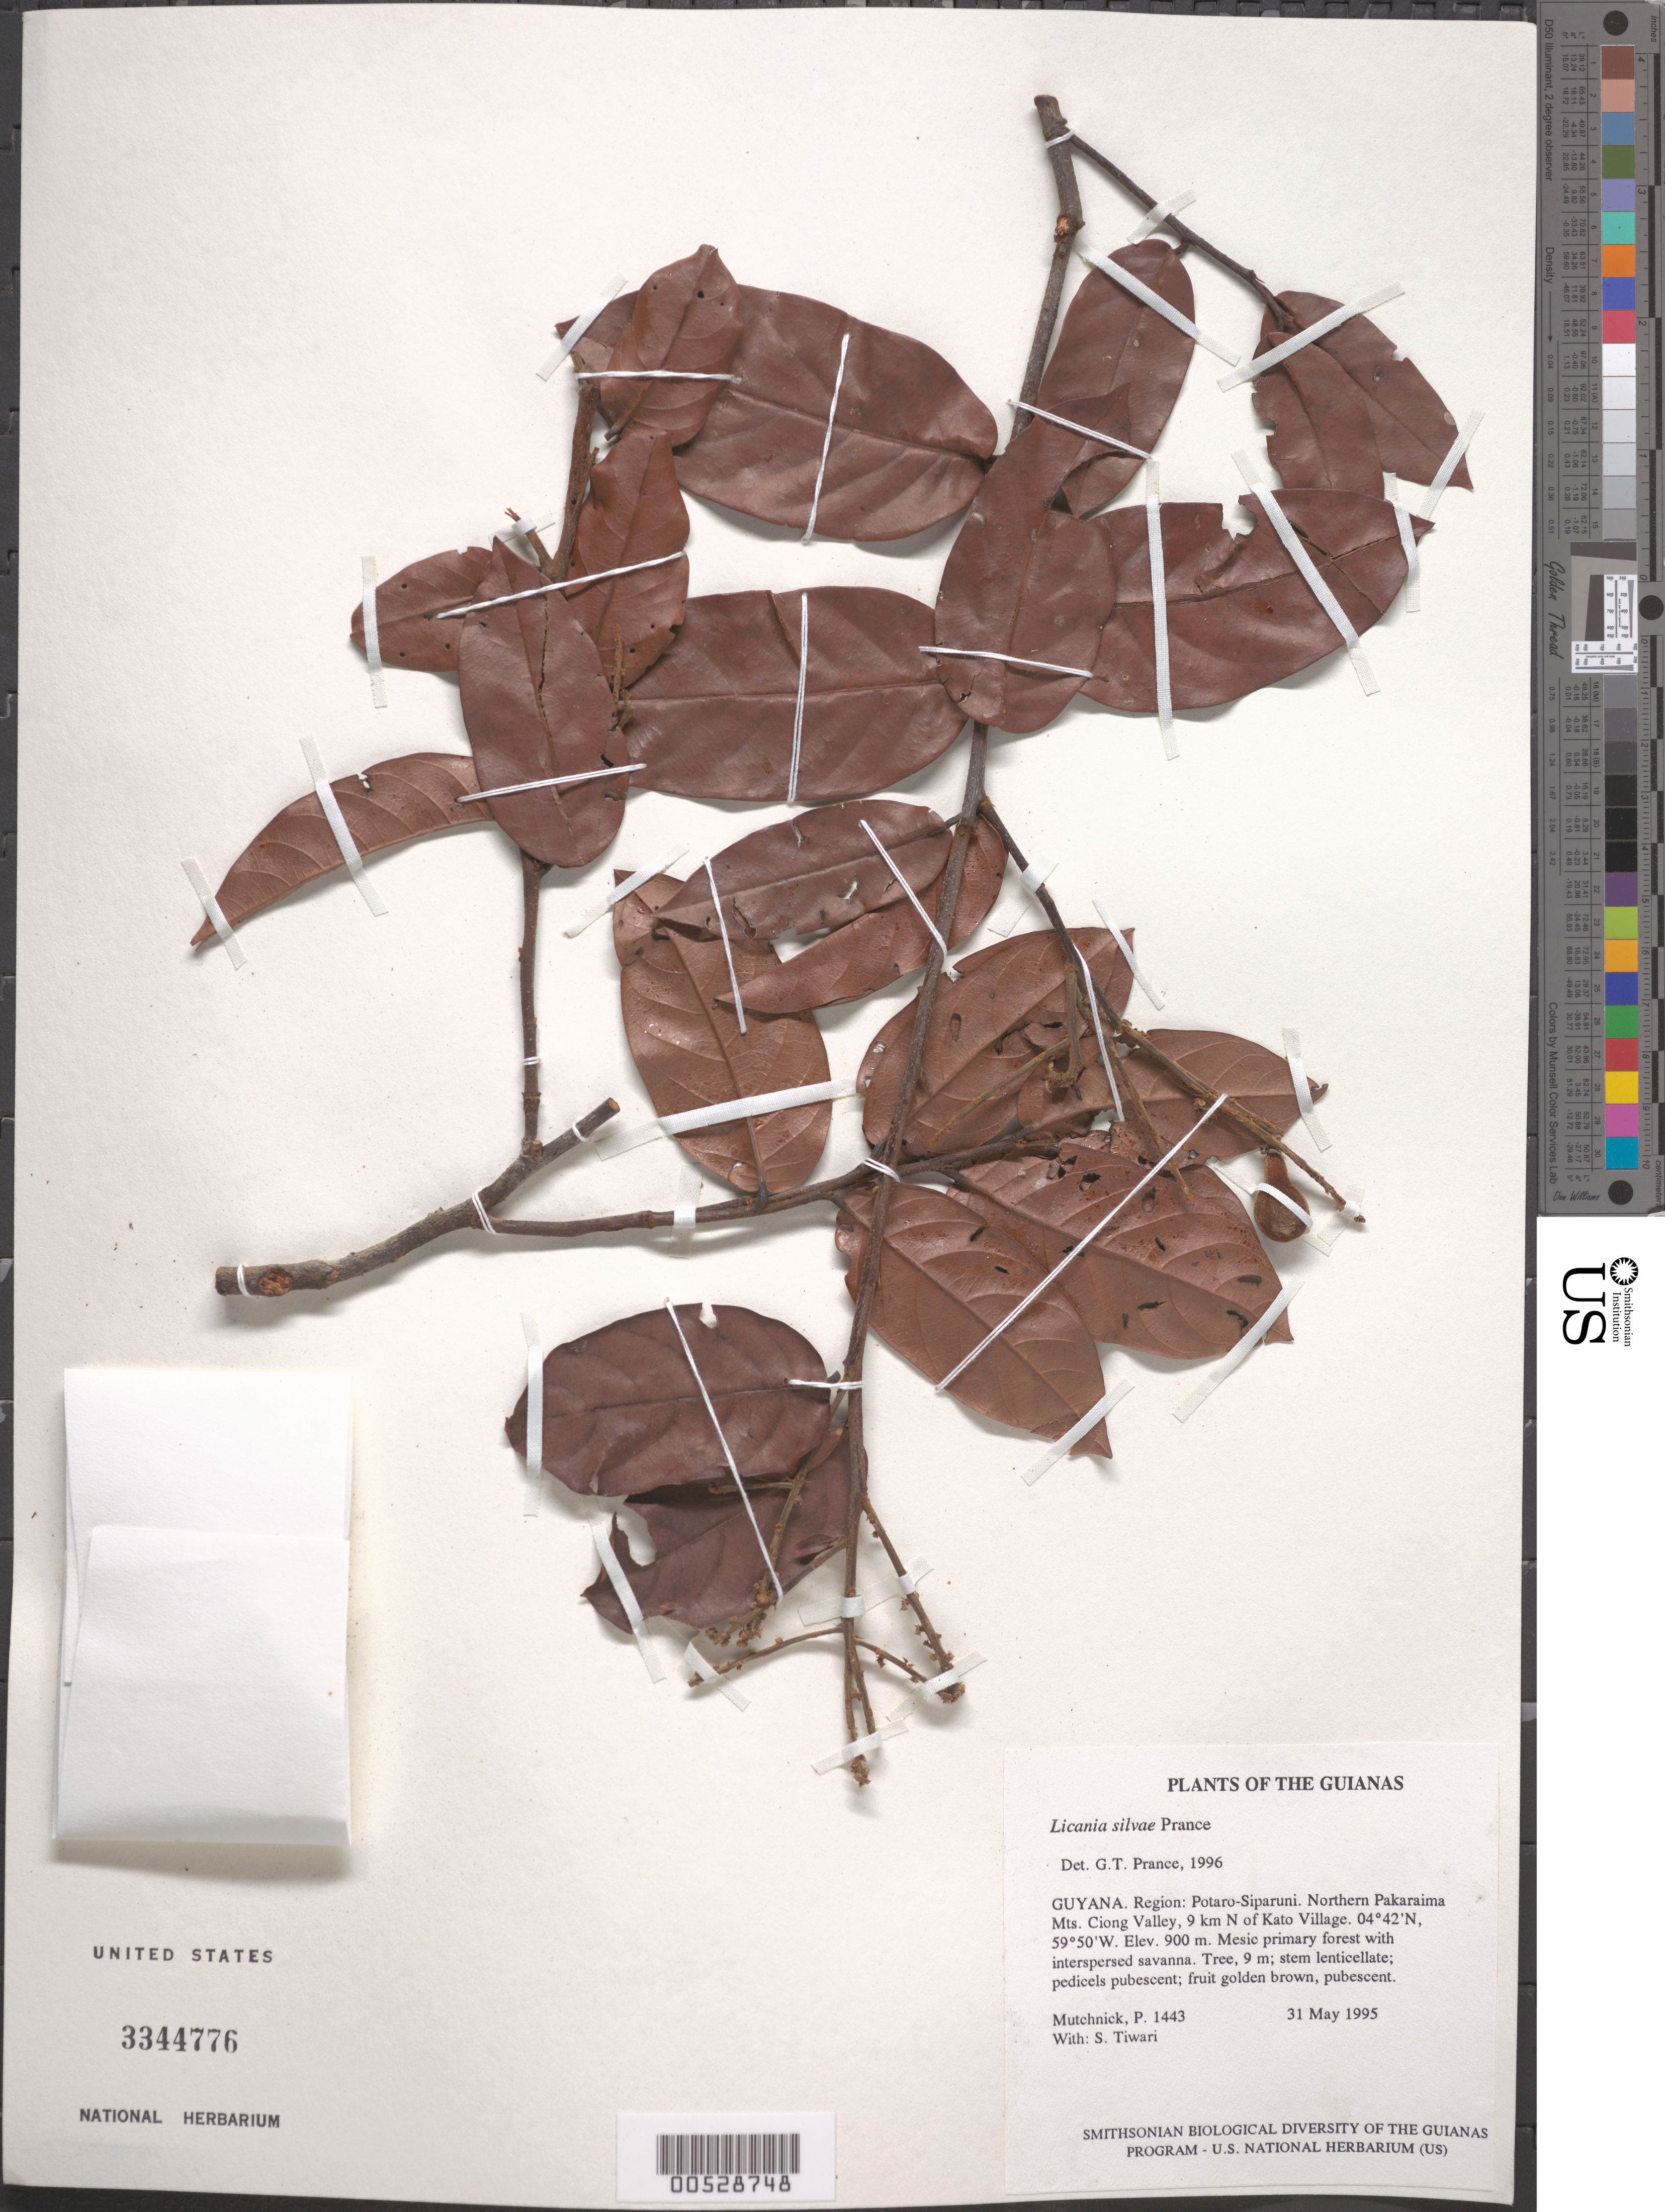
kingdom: Plantae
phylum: Tracheophyta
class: Magnoliopsida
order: Malpighiales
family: Chrysobalanaceae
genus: Licania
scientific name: Licania silvae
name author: Prance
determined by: Prance, G. T.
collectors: P. Mutchnick & S. Tiwari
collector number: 1443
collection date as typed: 31 May 1995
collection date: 1995-05-31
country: Guyana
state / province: Potaro-Siparuni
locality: Northern Pakaraima Mts. Ciong Valley, 9 km N of Kato Village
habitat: Mesic primary forest with interspersed savanna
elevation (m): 900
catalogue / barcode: US 3344776